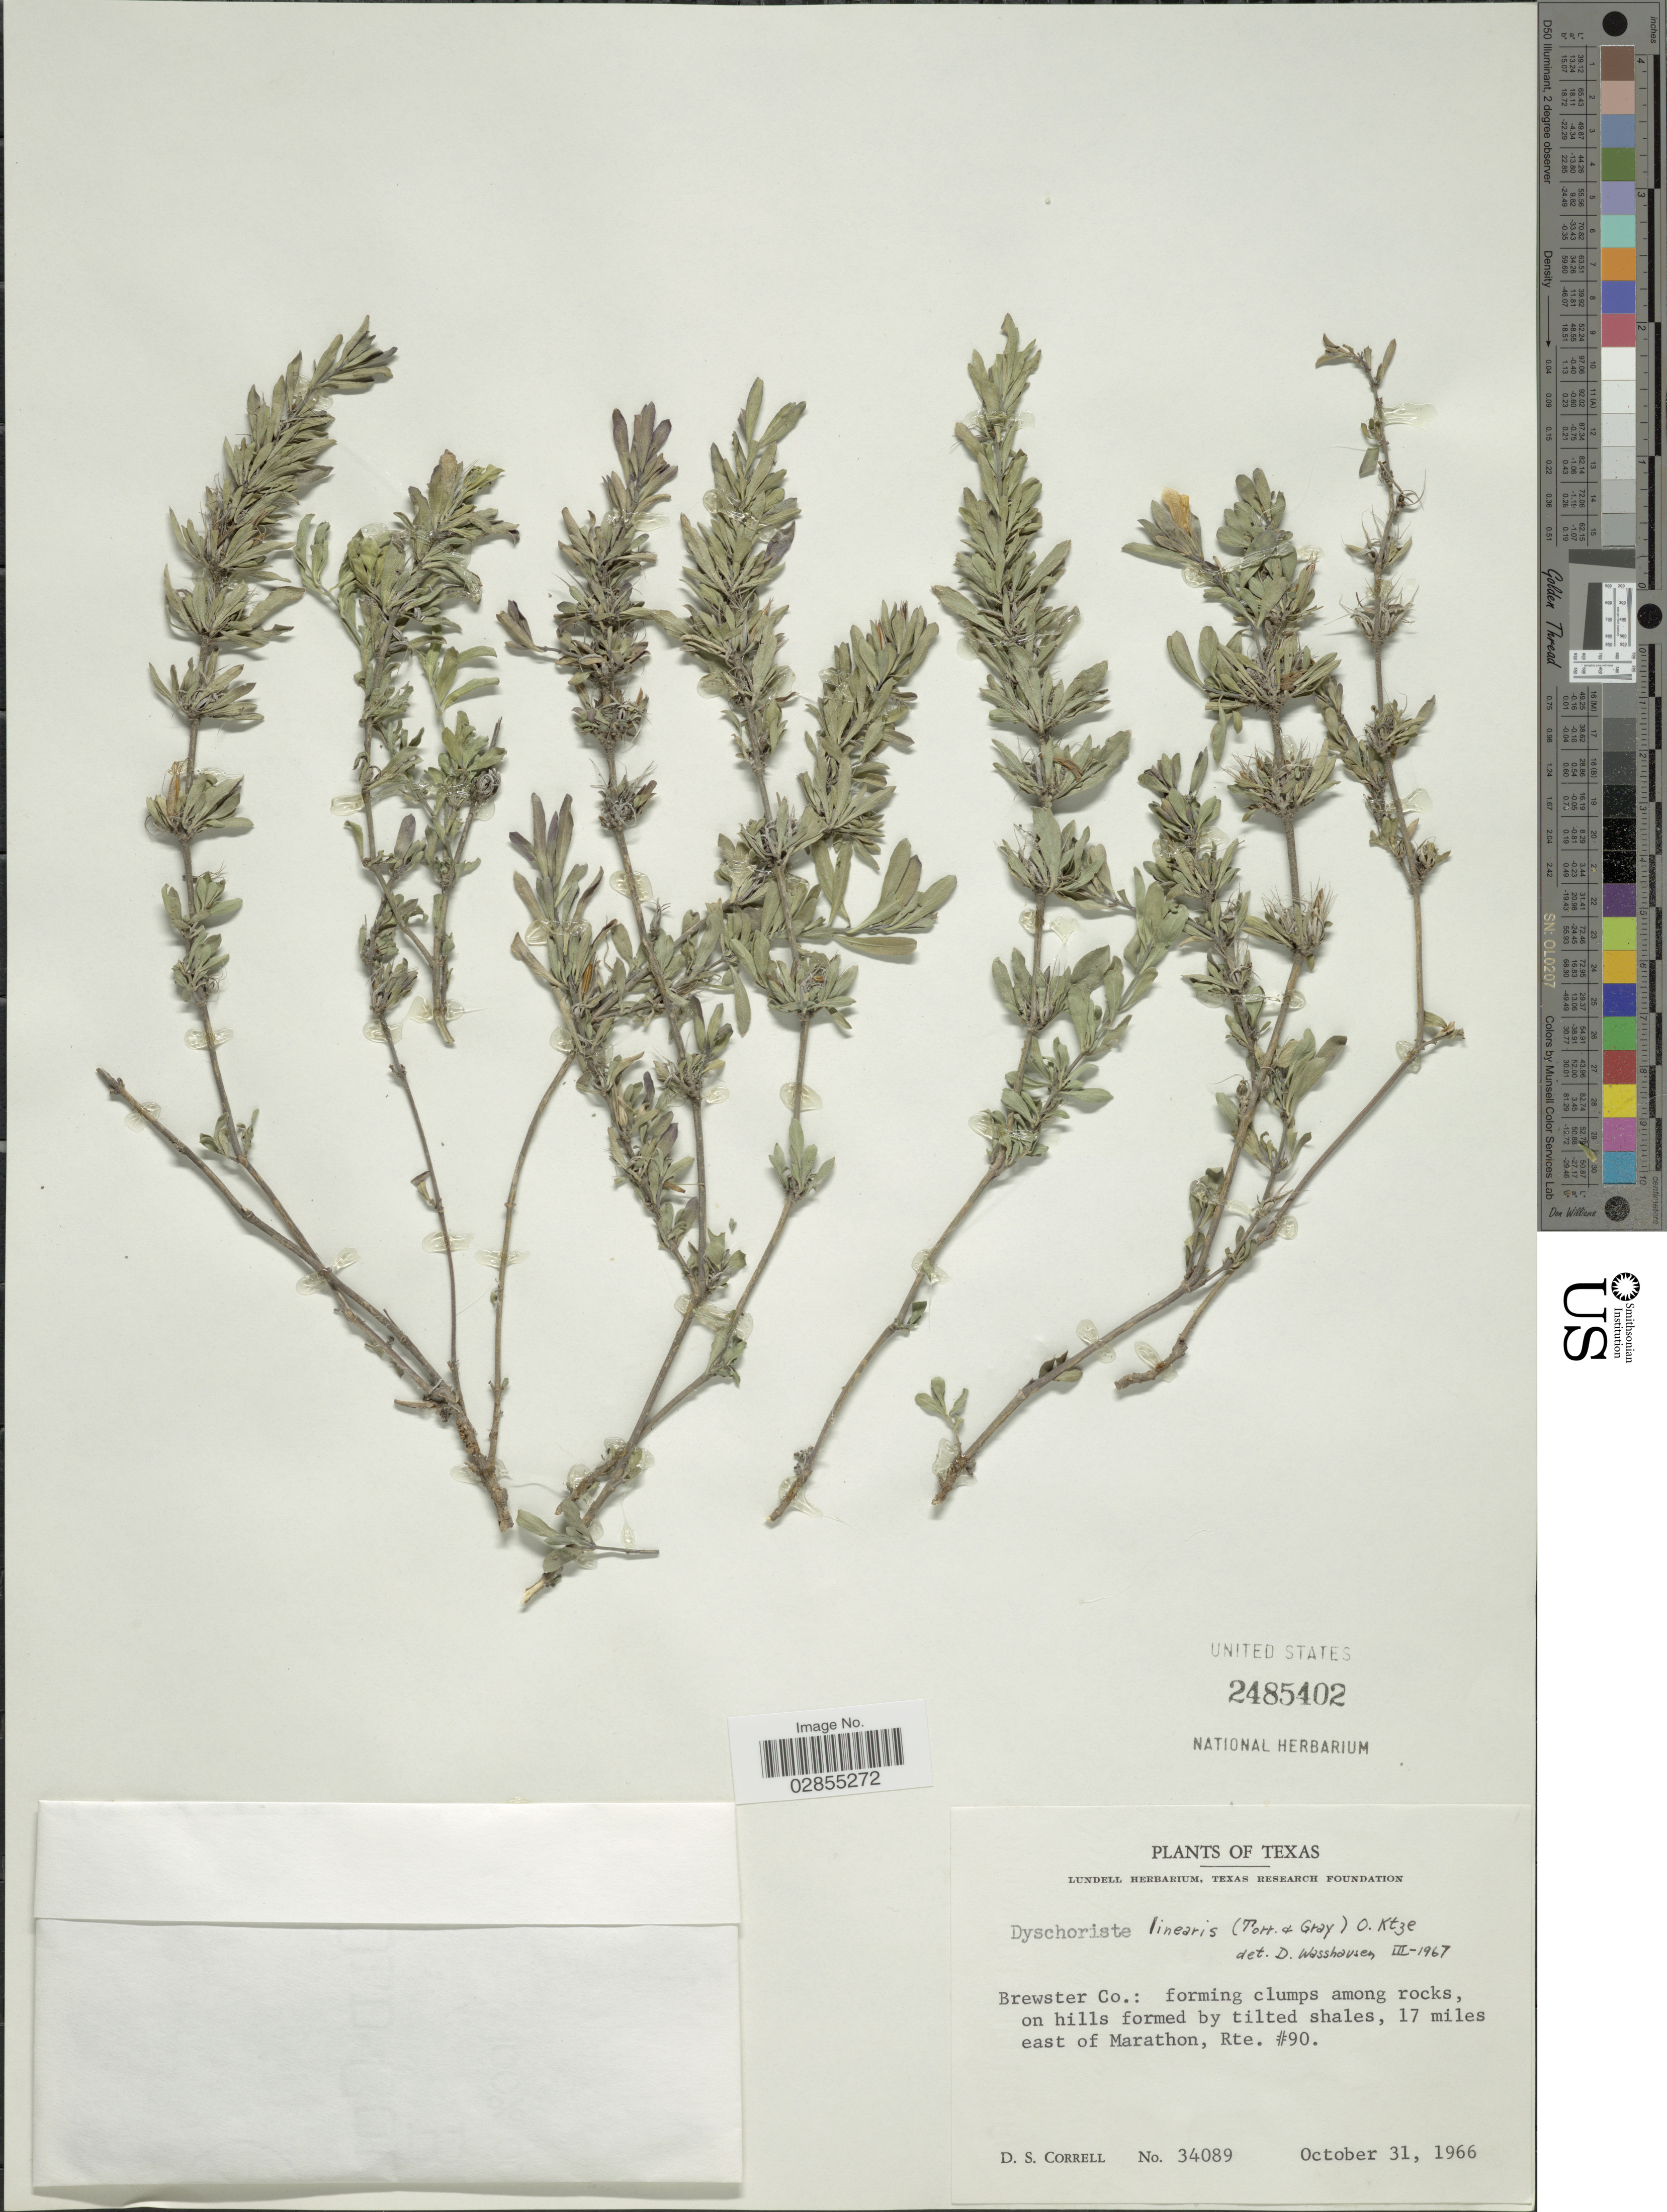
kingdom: Plantae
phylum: Tracheophyta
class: Magnoliopsida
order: Lamiales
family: Acanthaceae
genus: Dyschoriste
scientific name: Dyschoriste linearis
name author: (Torr. & A. Gray) Kuntze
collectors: D. S. Correll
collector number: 34089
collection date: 1966-10-31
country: United States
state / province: Texas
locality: Brewster Co.: forming clumps among rocks, on hills formed by tilted shales, 17 miles east of Marathon, Rte. #90.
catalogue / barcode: US 2485402